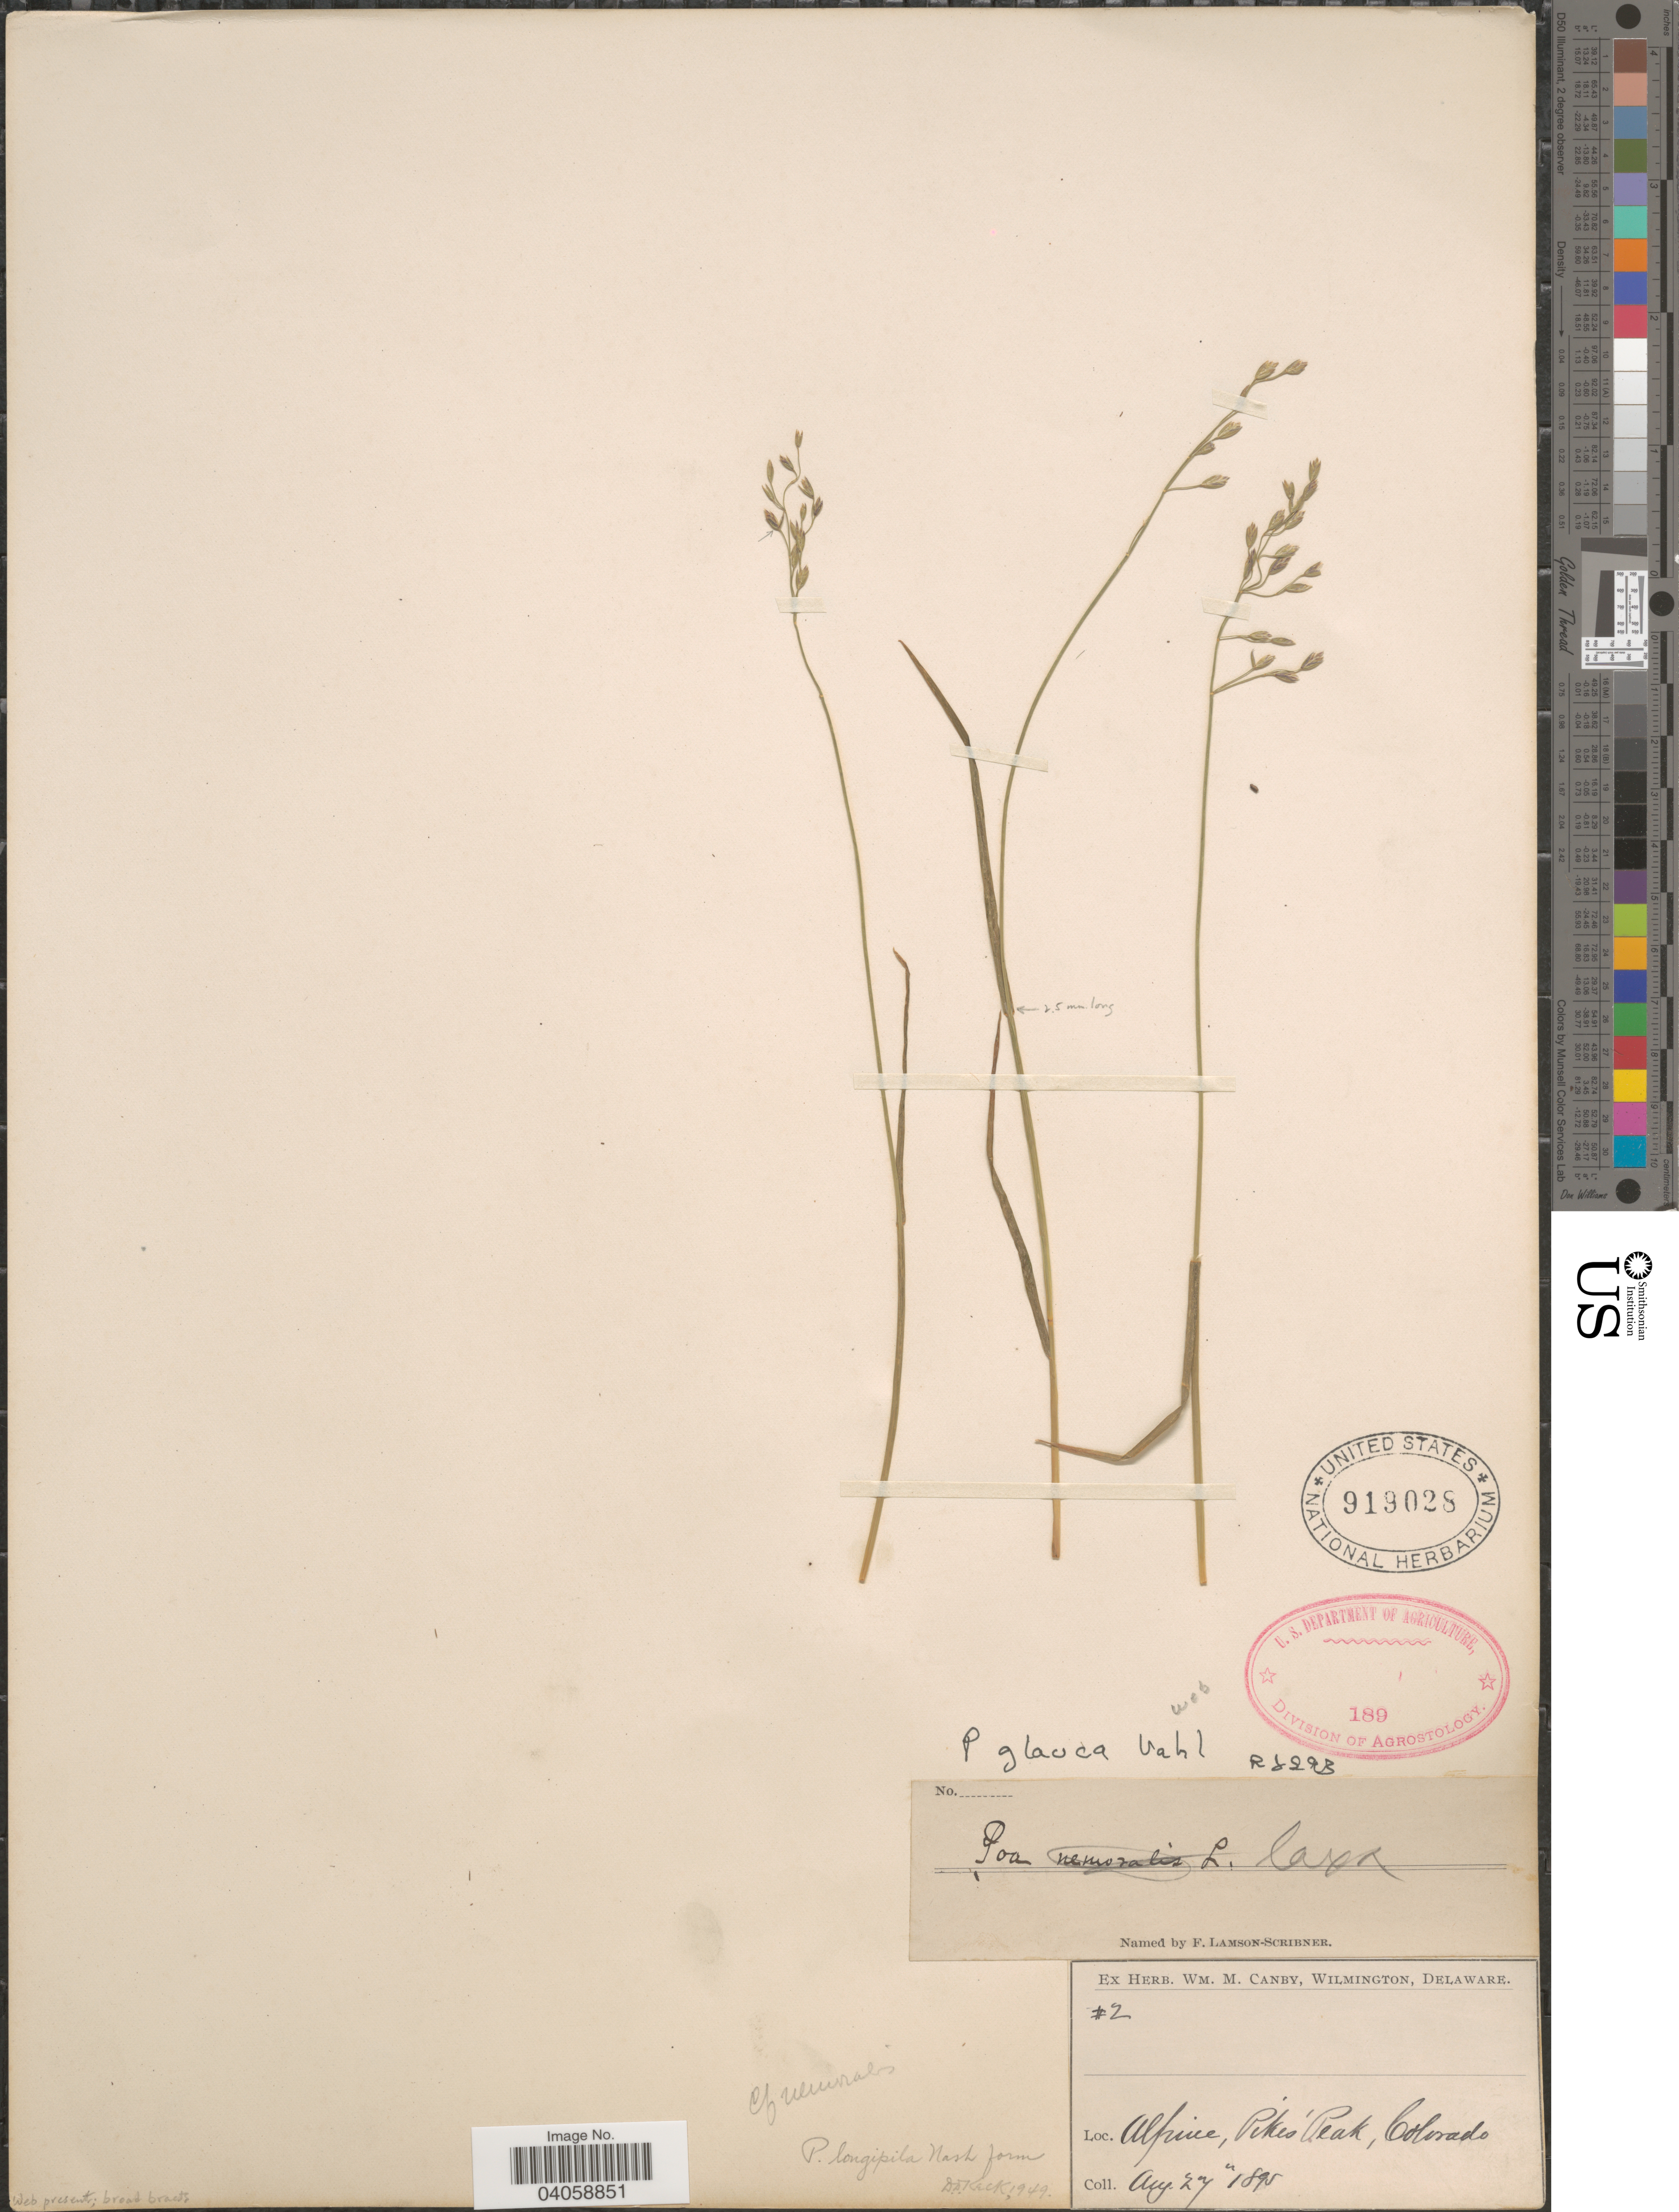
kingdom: Plantae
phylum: Tracheophyta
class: Liliopsida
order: Poales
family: Poaceae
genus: Poa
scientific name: Poa glauca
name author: Vahl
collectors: ex herb. W.M. Canby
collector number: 2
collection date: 1895-08-27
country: United States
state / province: Colorado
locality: Alpine, Pikes Peak.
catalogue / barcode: US 919028